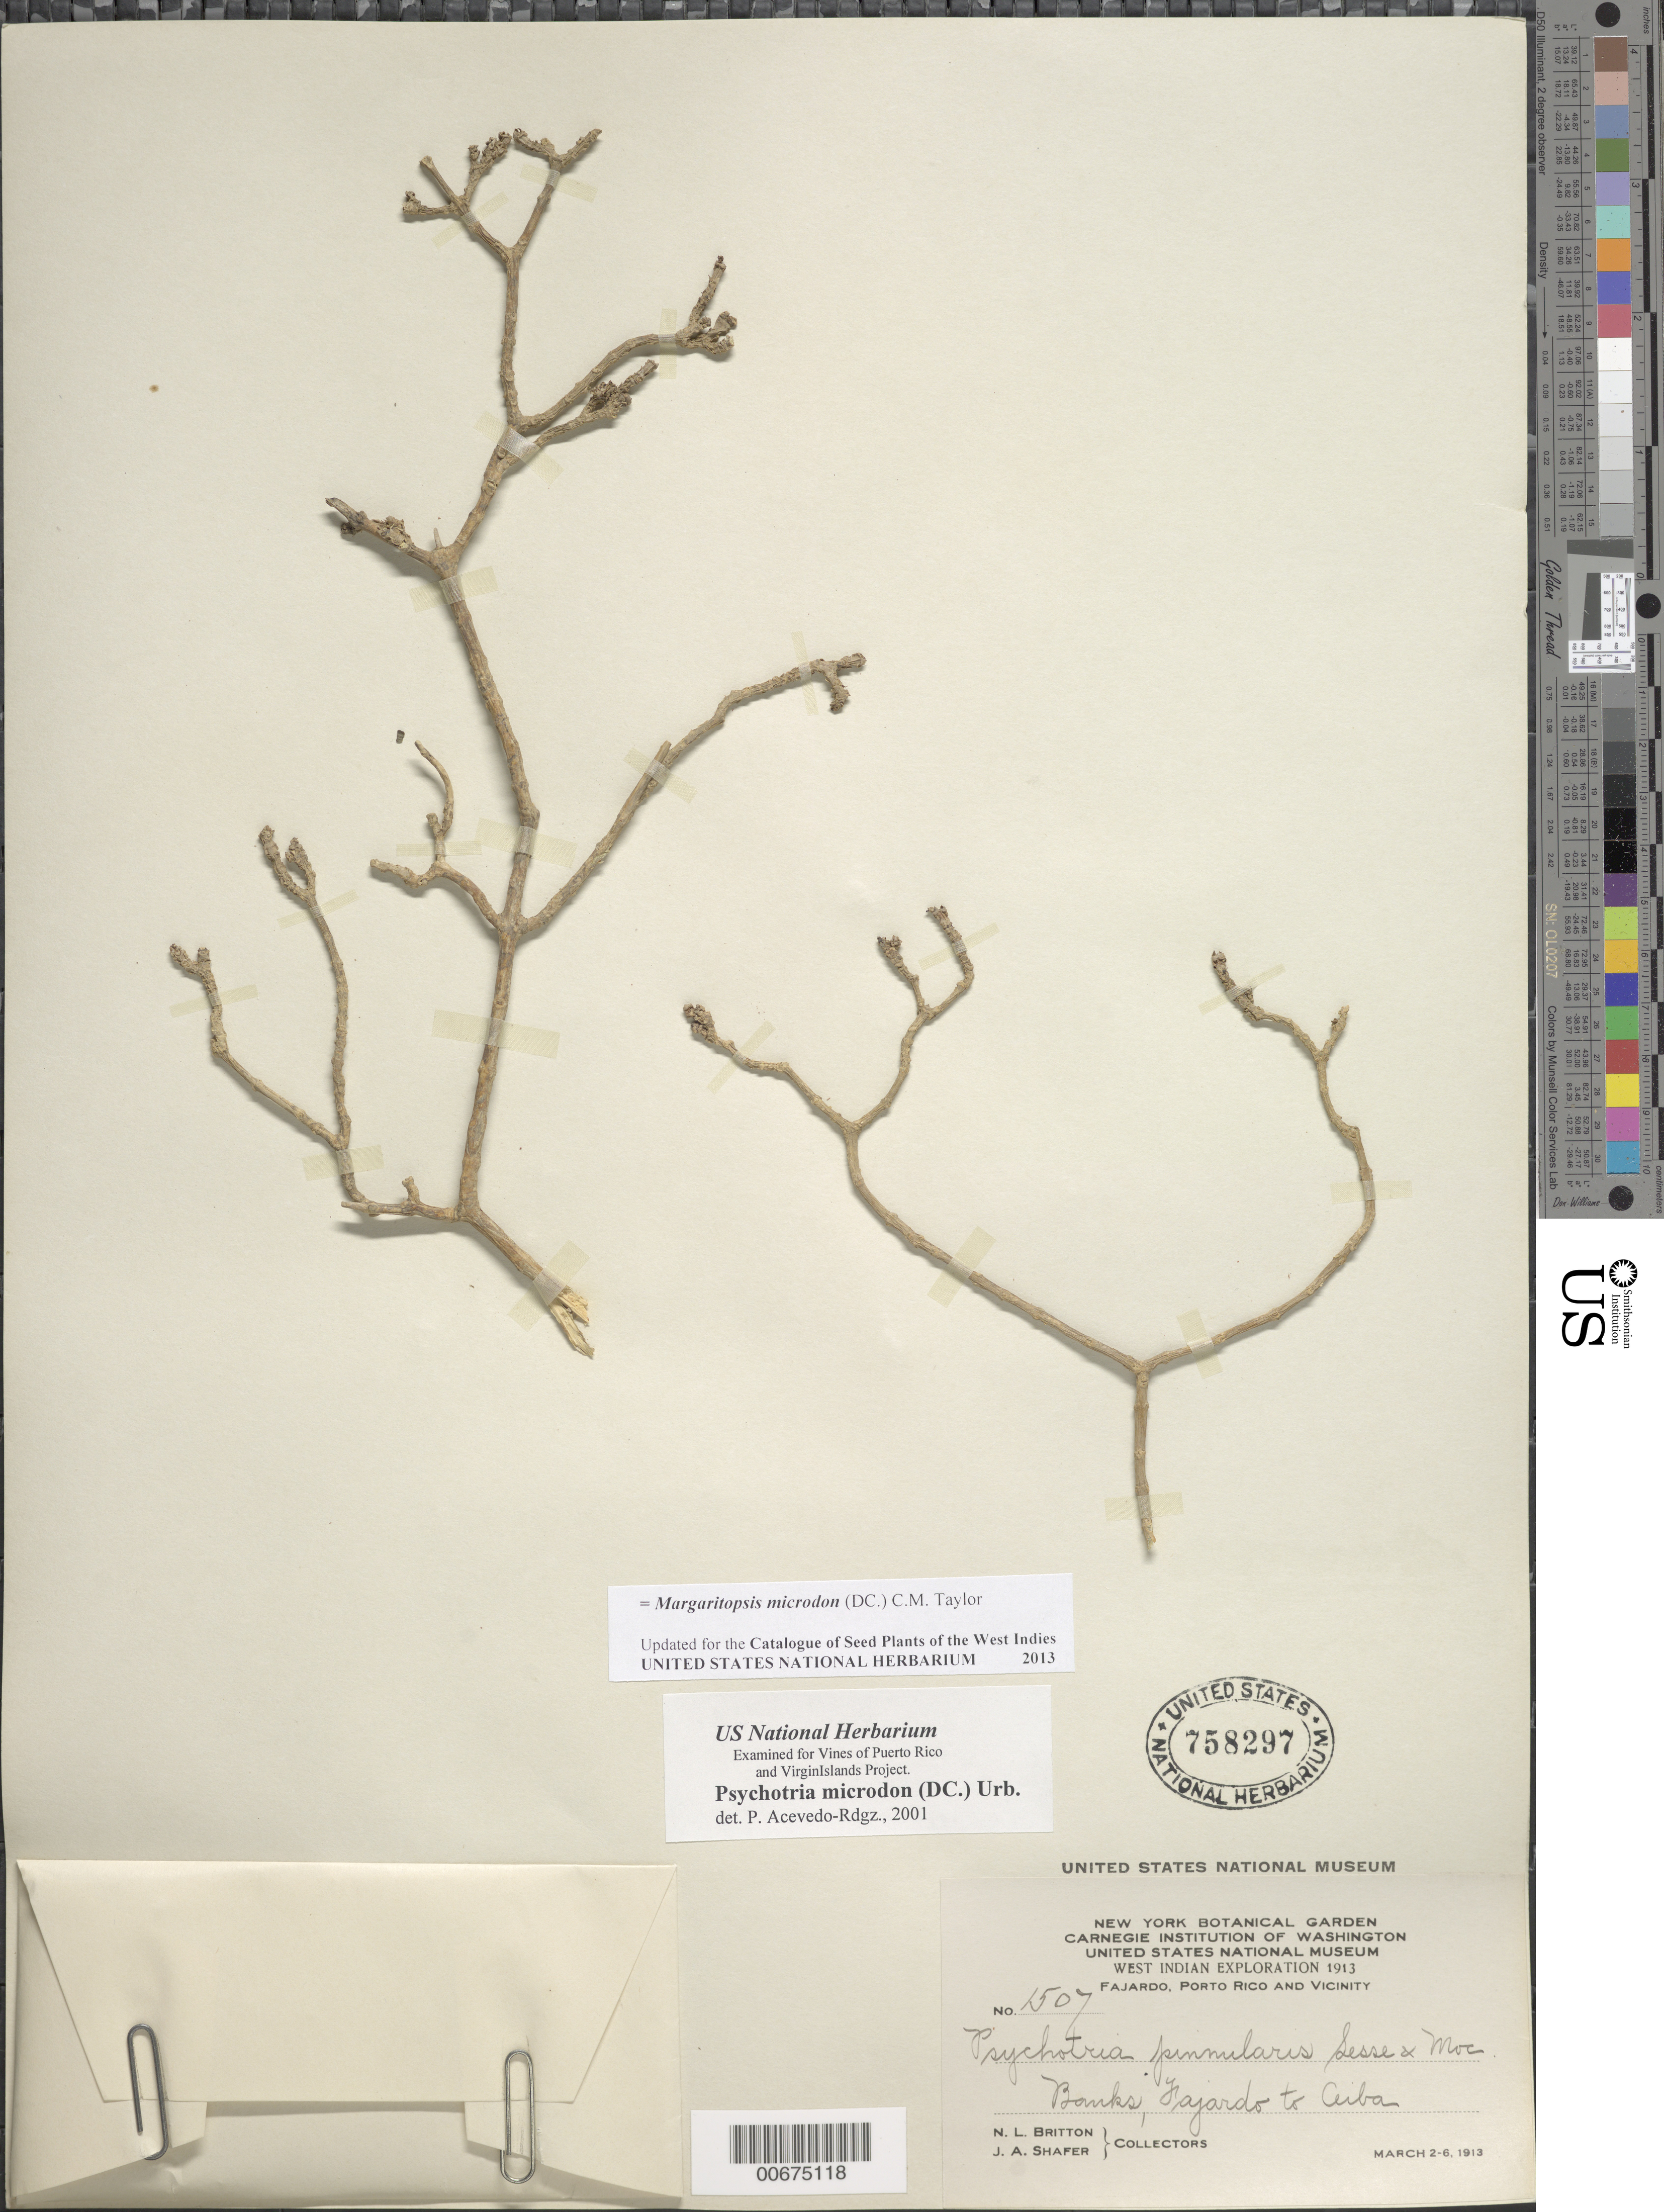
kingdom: Plantae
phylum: Tracheophyta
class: Magnoliopsida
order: Gentianales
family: Rubiaceae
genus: Margaritopsis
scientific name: Margaritopsis microdon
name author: (DC.) C.M. Taylor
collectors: N. Britton & J. A. Shafer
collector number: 1507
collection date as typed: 02 Mar 1913 to 06 Mar 1913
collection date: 1913-03-02/1913-03-06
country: Puerto Rico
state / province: Ceiba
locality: Fajardo to Ceiba.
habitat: Banks.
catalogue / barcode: US 758297